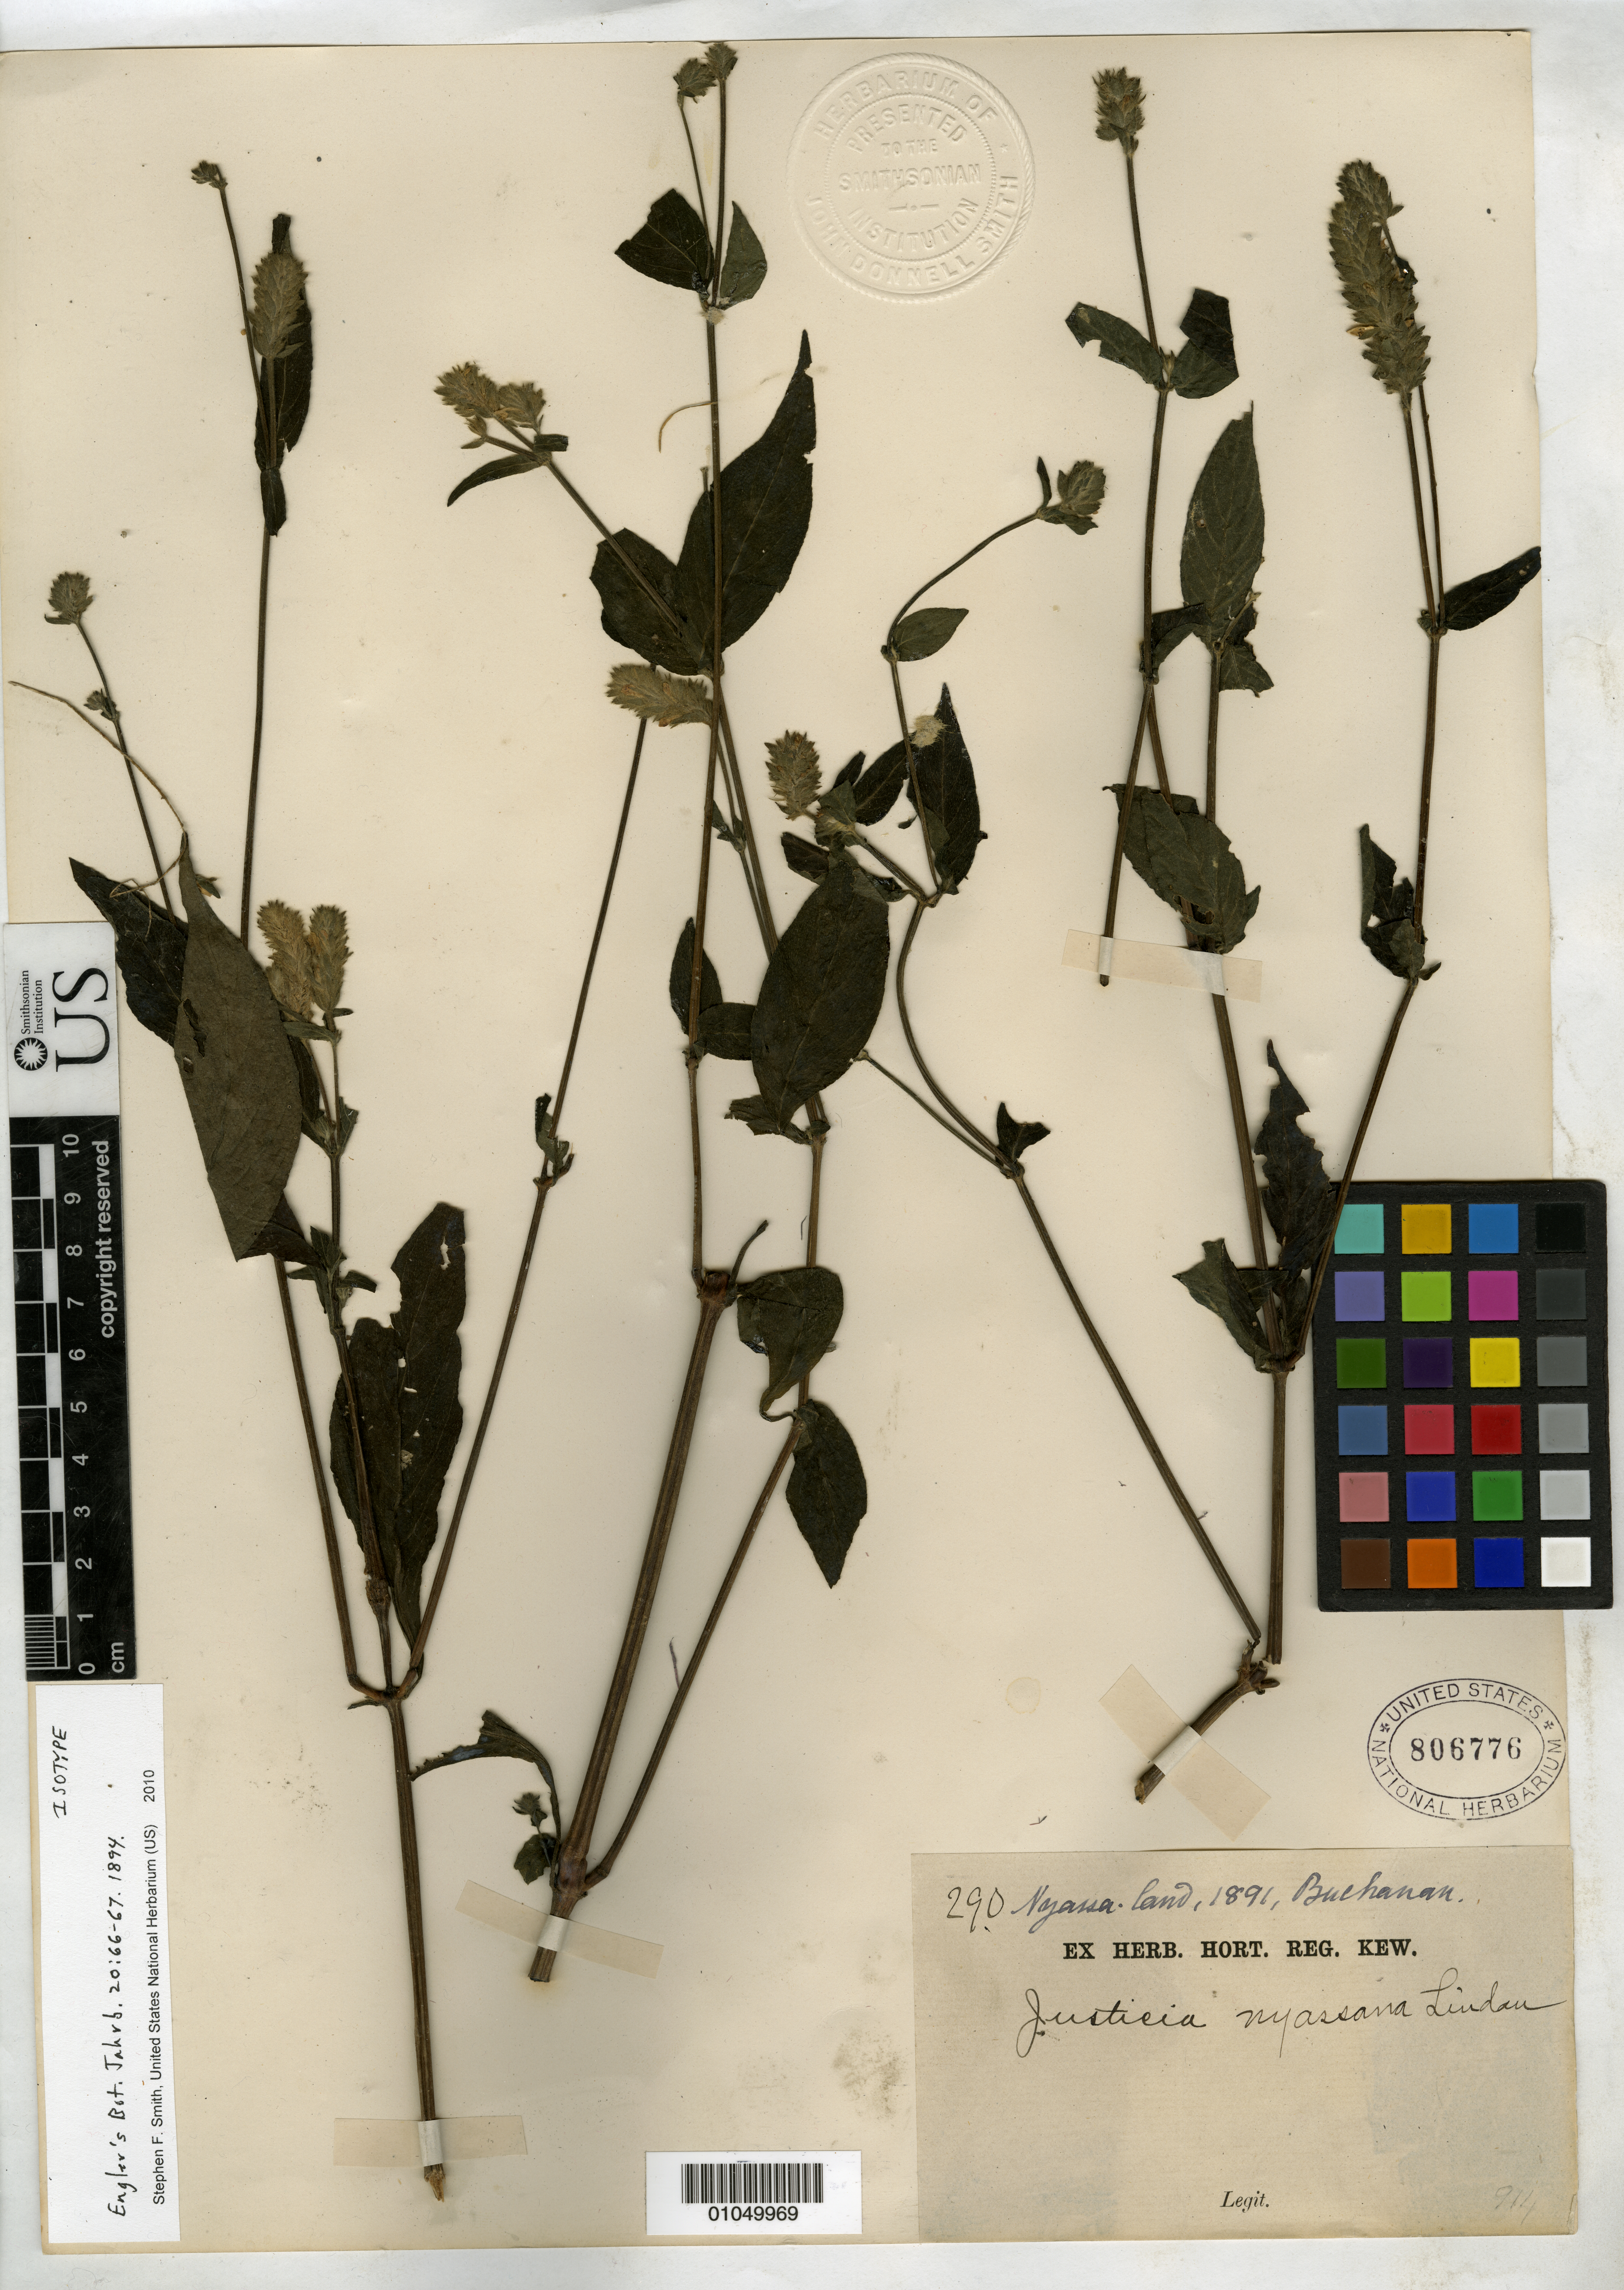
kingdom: Plantae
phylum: Tracheophyta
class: Magnoliopsida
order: Lamiales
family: Acanthaceae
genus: Justicia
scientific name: Justicia nyassana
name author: Lindau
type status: Isotype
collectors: J. Buchanan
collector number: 290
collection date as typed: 1891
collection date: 1891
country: Malawi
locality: Nyassaland.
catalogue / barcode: US 806776